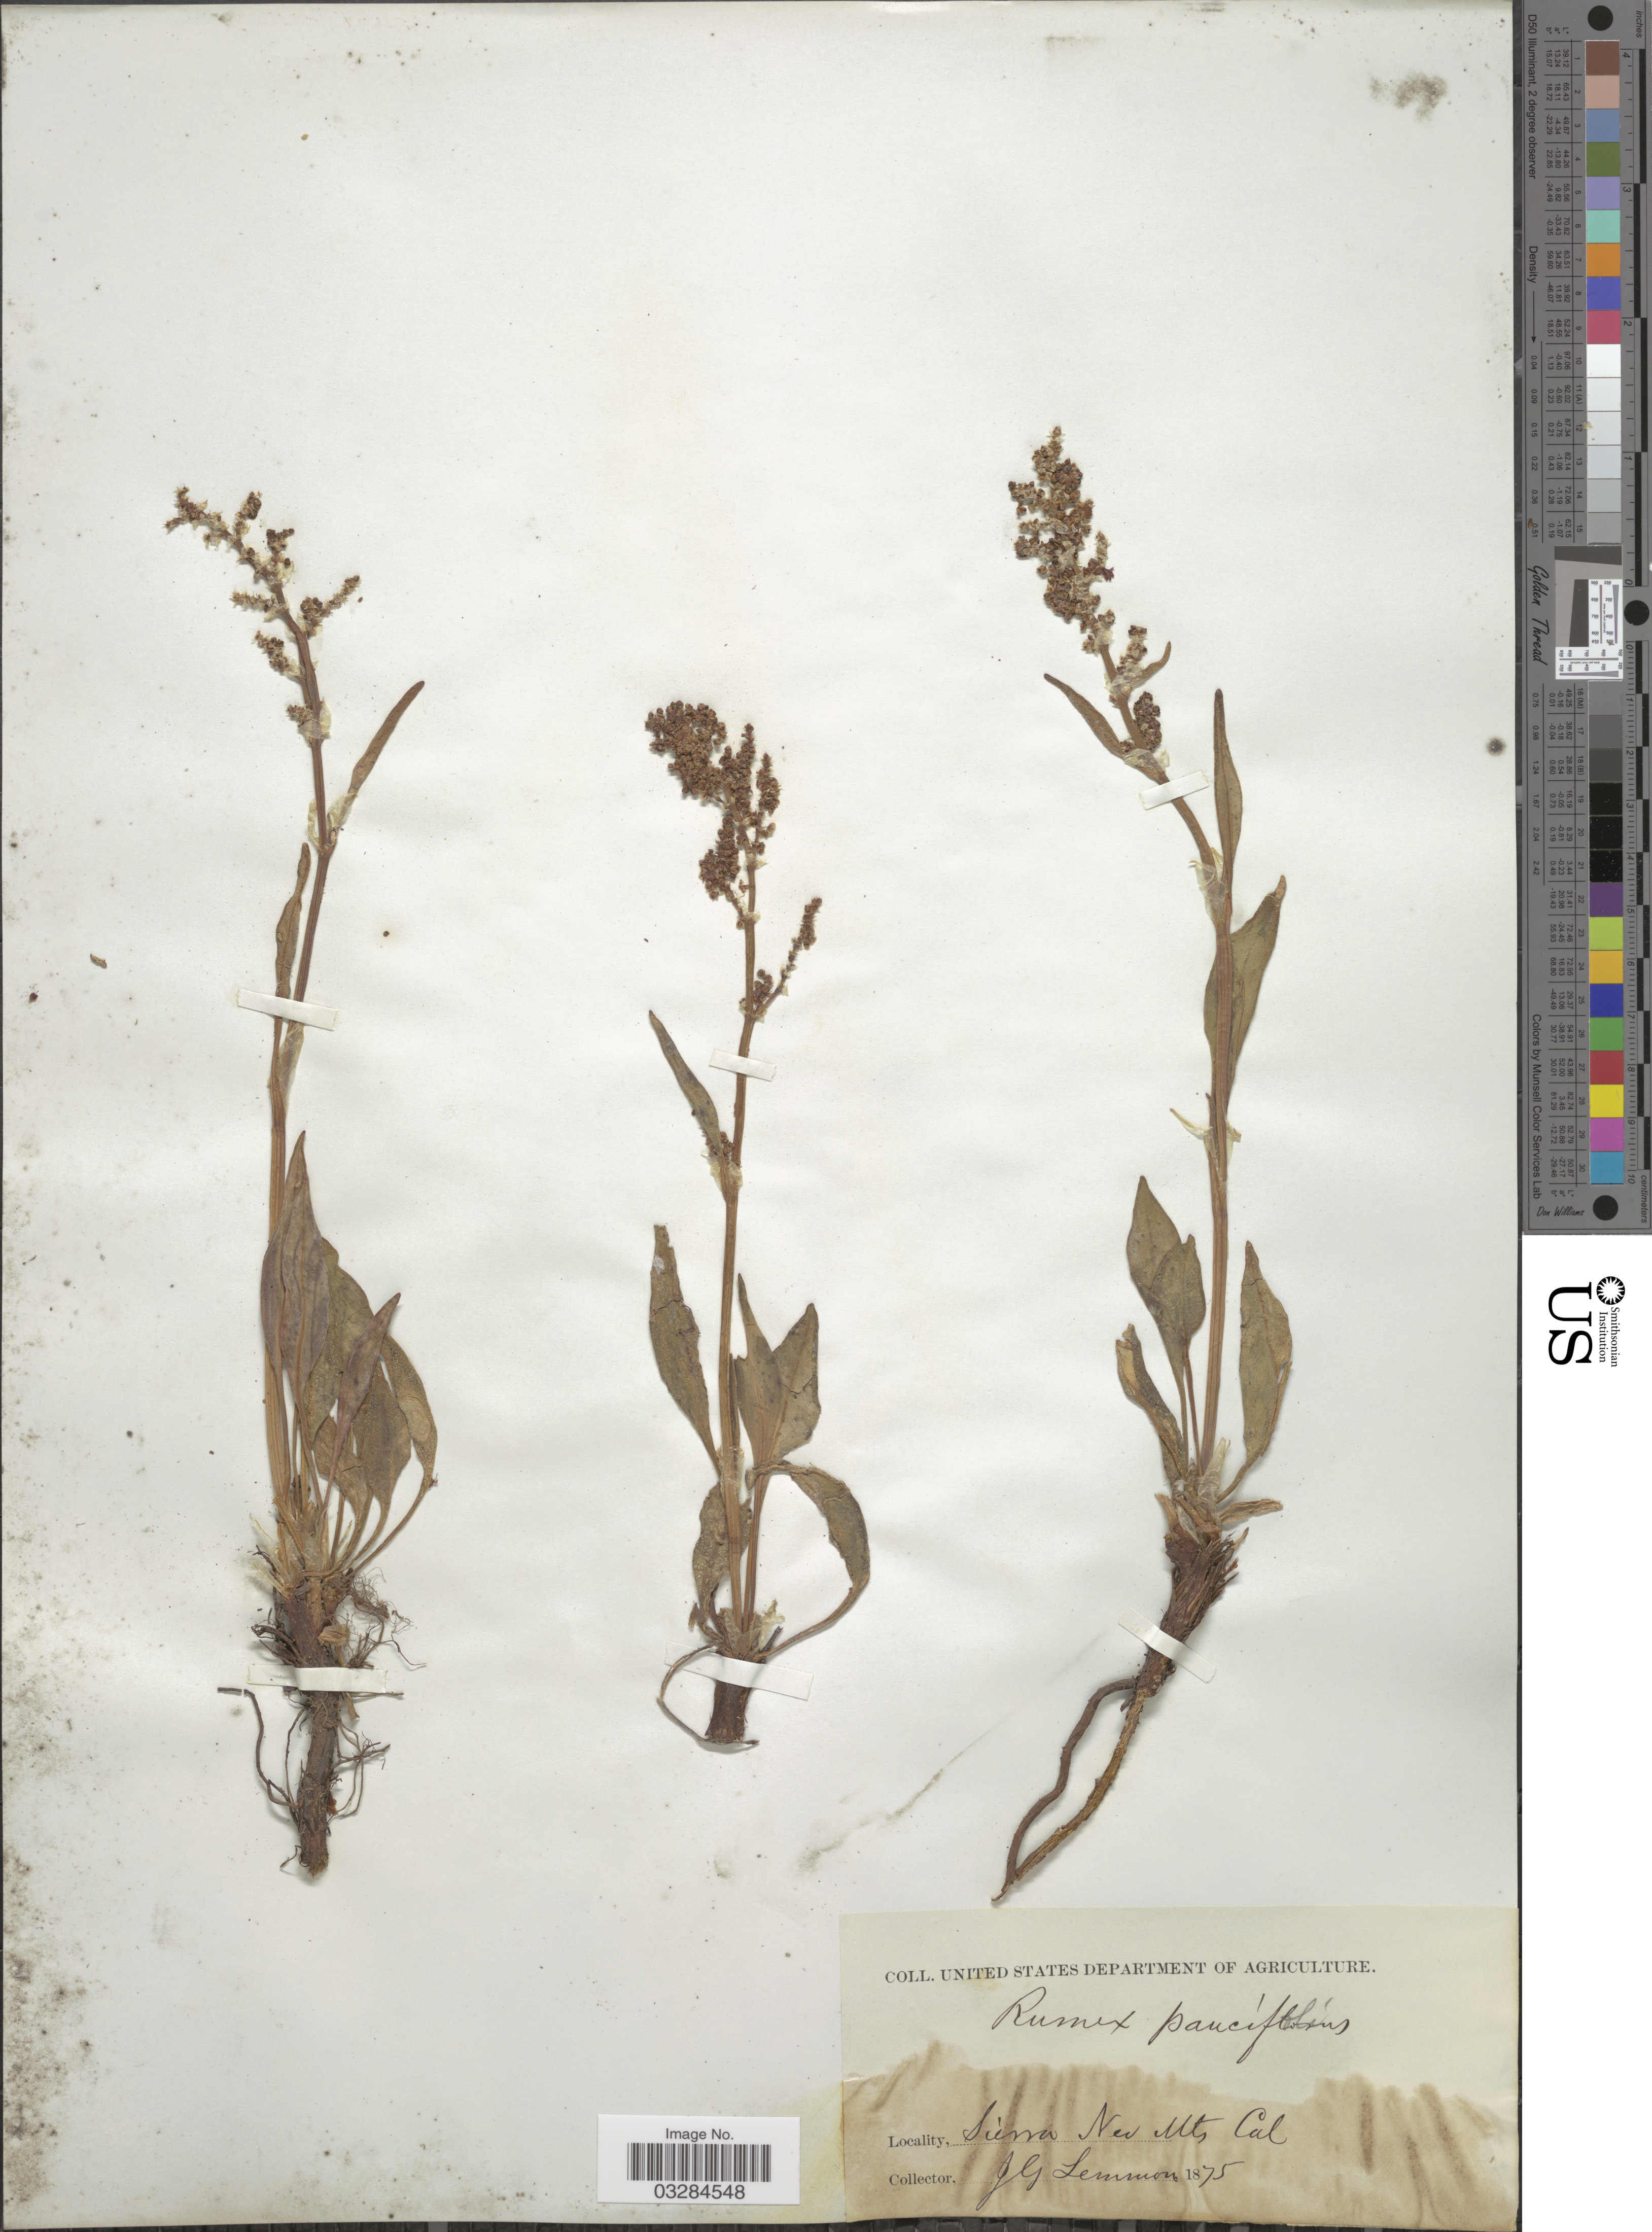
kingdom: Plantae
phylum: Tracheophyta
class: Magnoliopsida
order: Caryophyllales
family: Polygonaceae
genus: Rumex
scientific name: Rumex paucifolius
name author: Nutt.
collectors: J. Lemmon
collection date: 1875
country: United States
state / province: California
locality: Sierra Nev Mts.